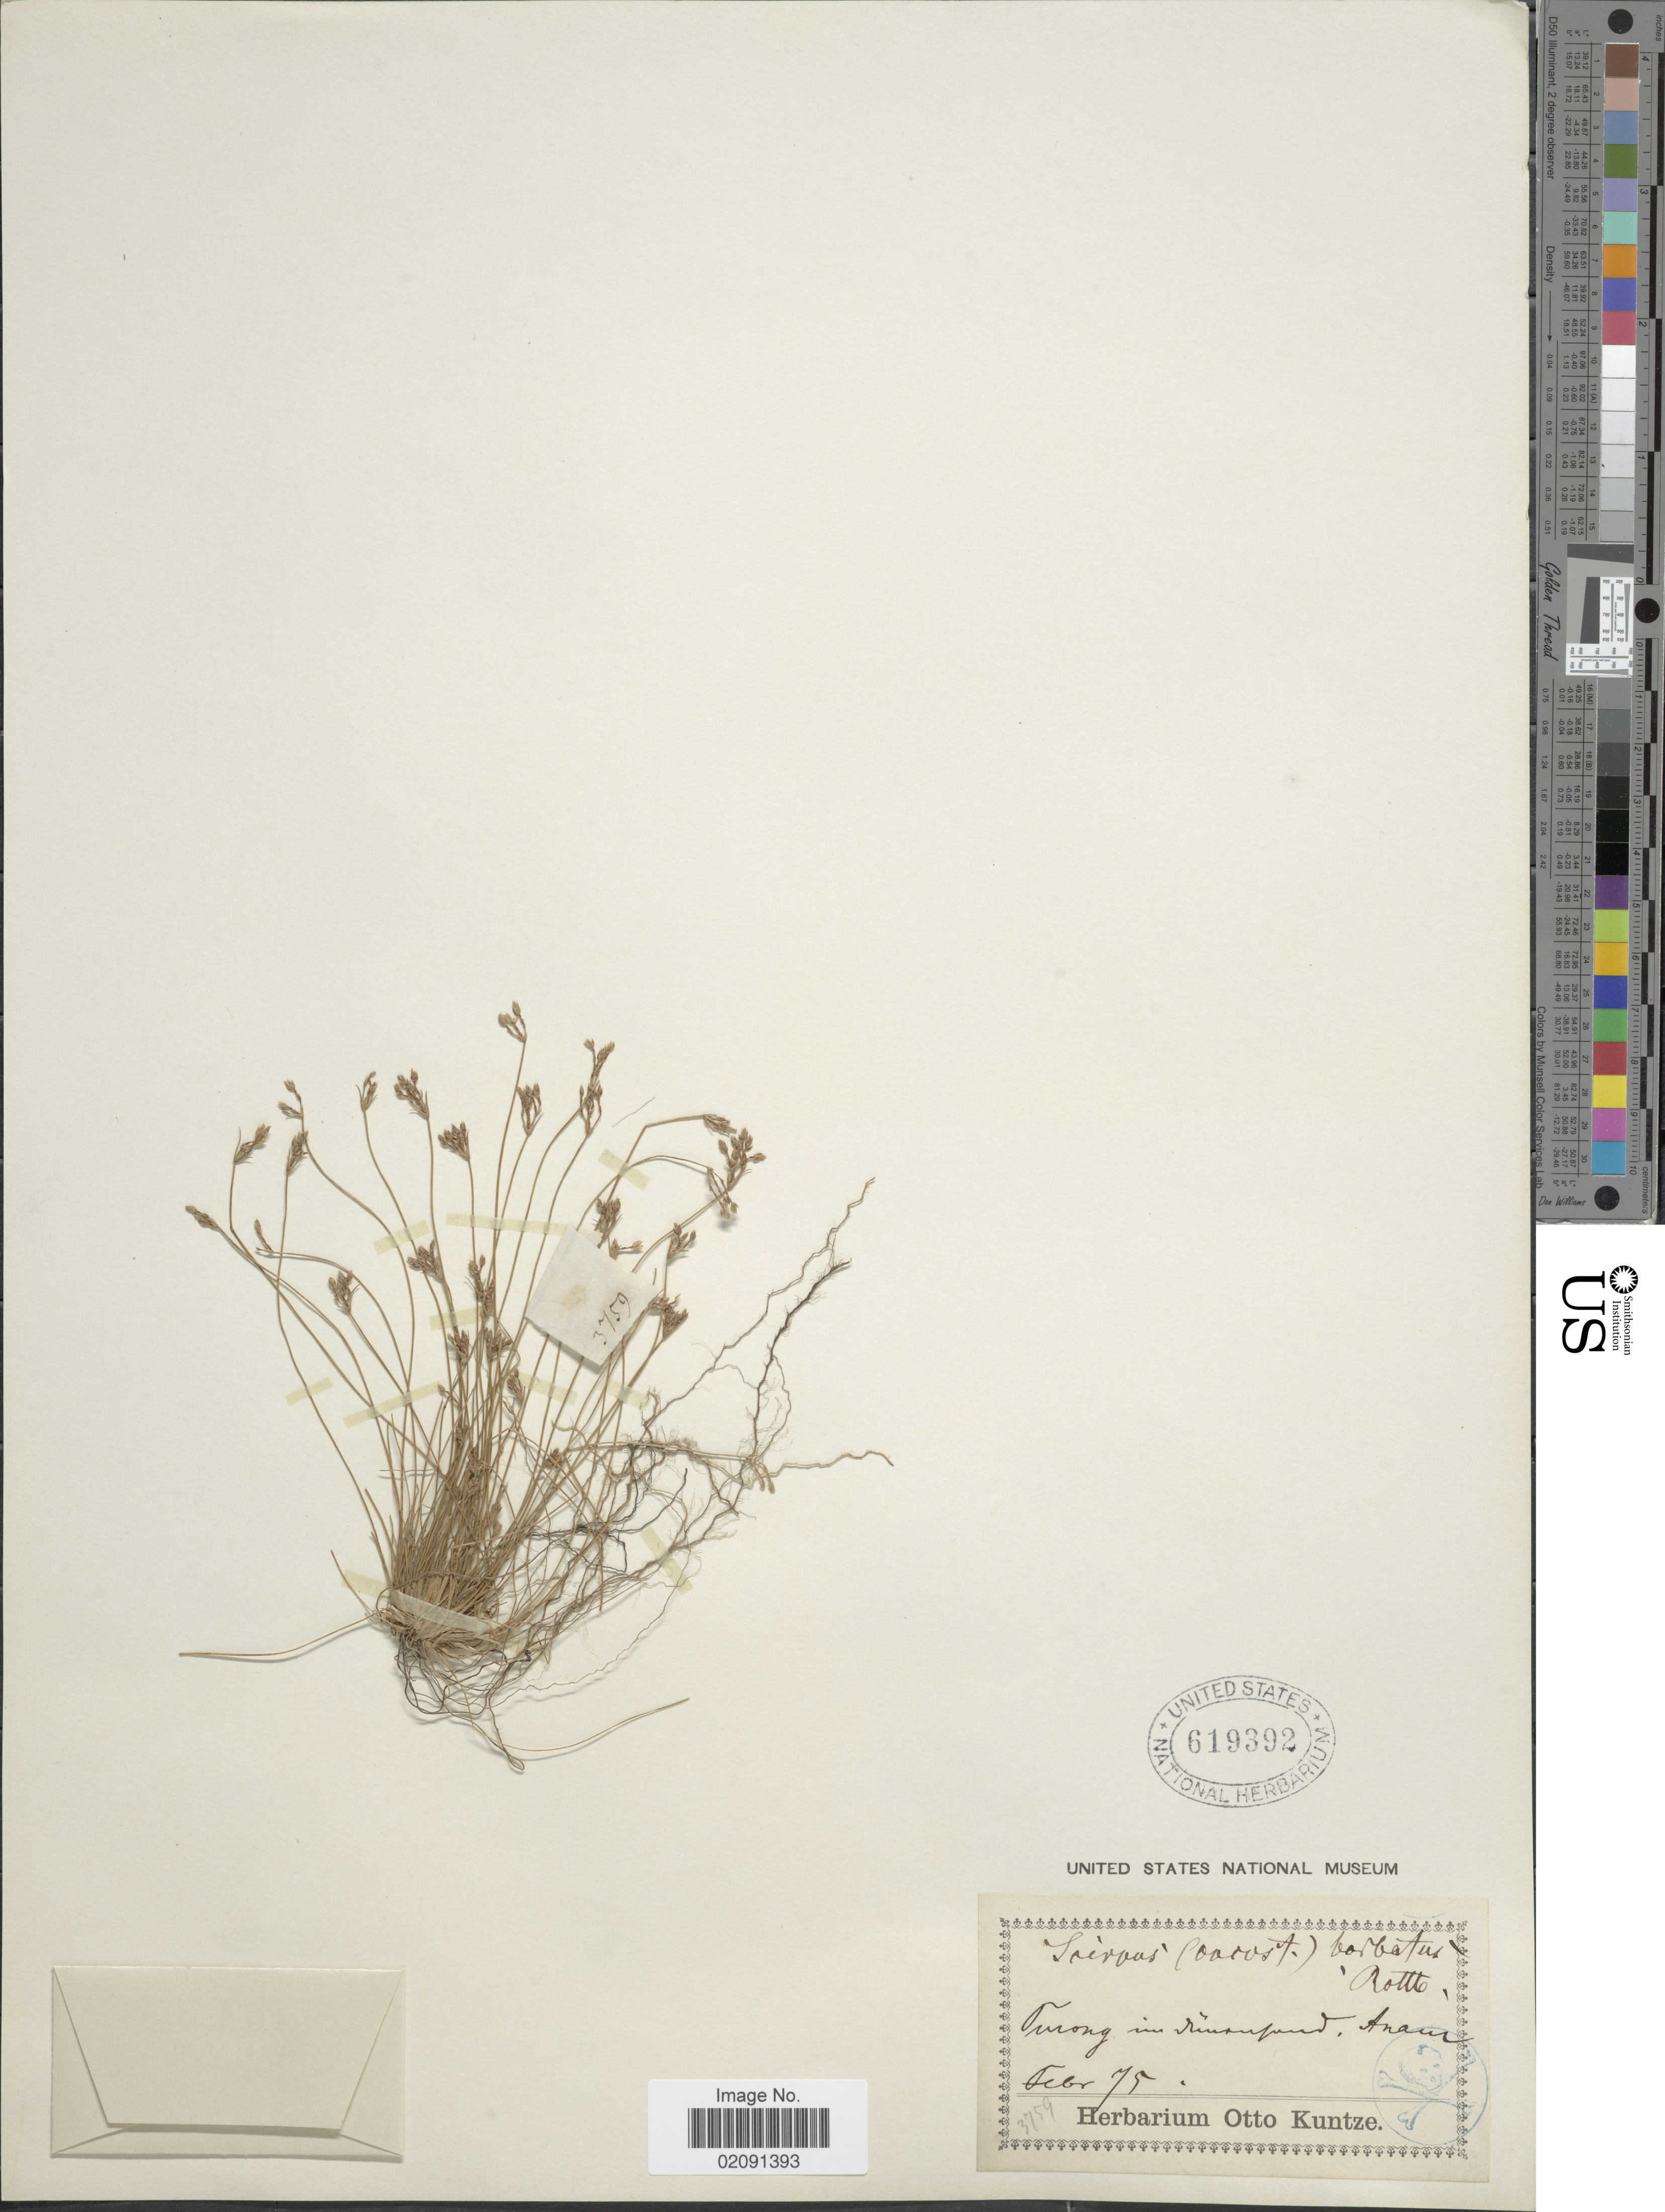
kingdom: Plantae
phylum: Tracheophyta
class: Liliopsida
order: Poales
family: Cyperaceae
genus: Bulbostylis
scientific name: Bulbostylis barbata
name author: (Rottb.) C.B. Clarke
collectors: ex Herb. O. Kuntze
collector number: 3759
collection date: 1875-02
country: Vietnam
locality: Turong. Anam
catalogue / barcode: US 619392